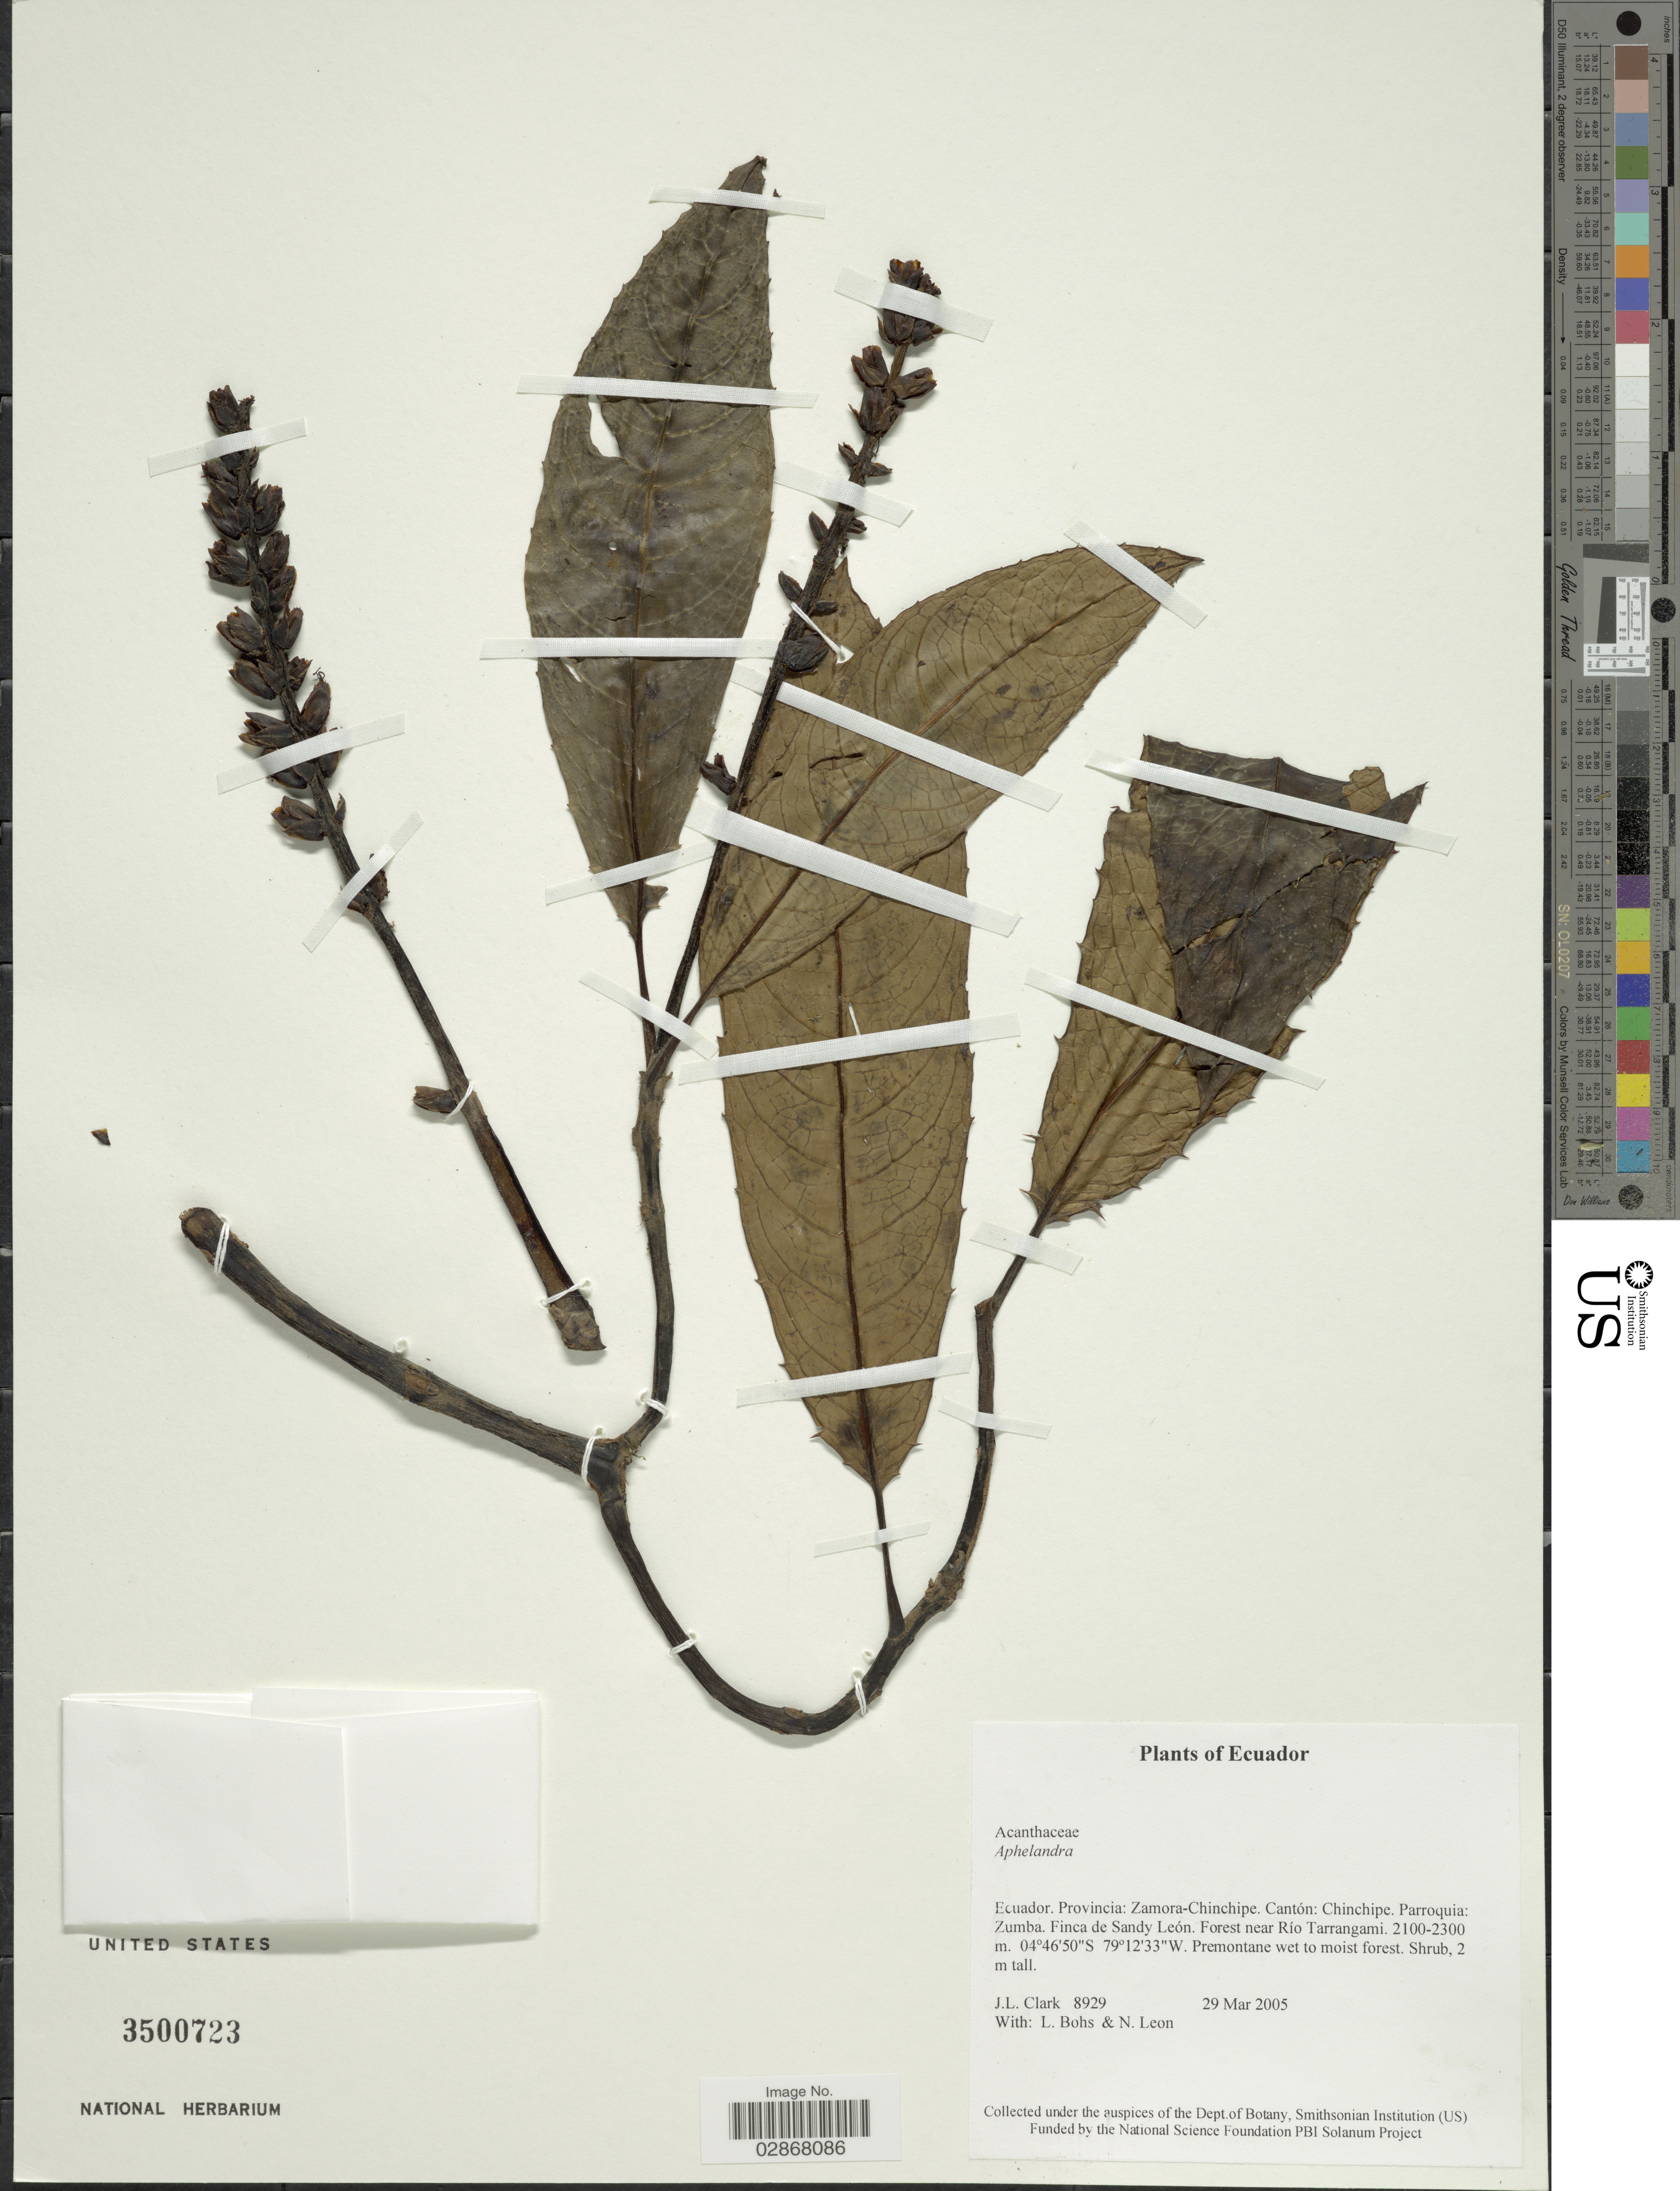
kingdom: Plantae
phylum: Tracheophyta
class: Magnoliopsida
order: Lamiales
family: Acanthaceae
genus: Aphelandra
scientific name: Aphelandra sp.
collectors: J. L. Clark, L. A. Bohs & N. Leon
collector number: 8929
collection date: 2005-03-29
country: Ecuador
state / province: Zamora-Chinchipe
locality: Cantón: Chinchipe. Parroquia: Zumba. Finca de Sandy Léon. Forest near Río Tarrangami.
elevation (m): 2100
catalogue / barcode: US 3500723